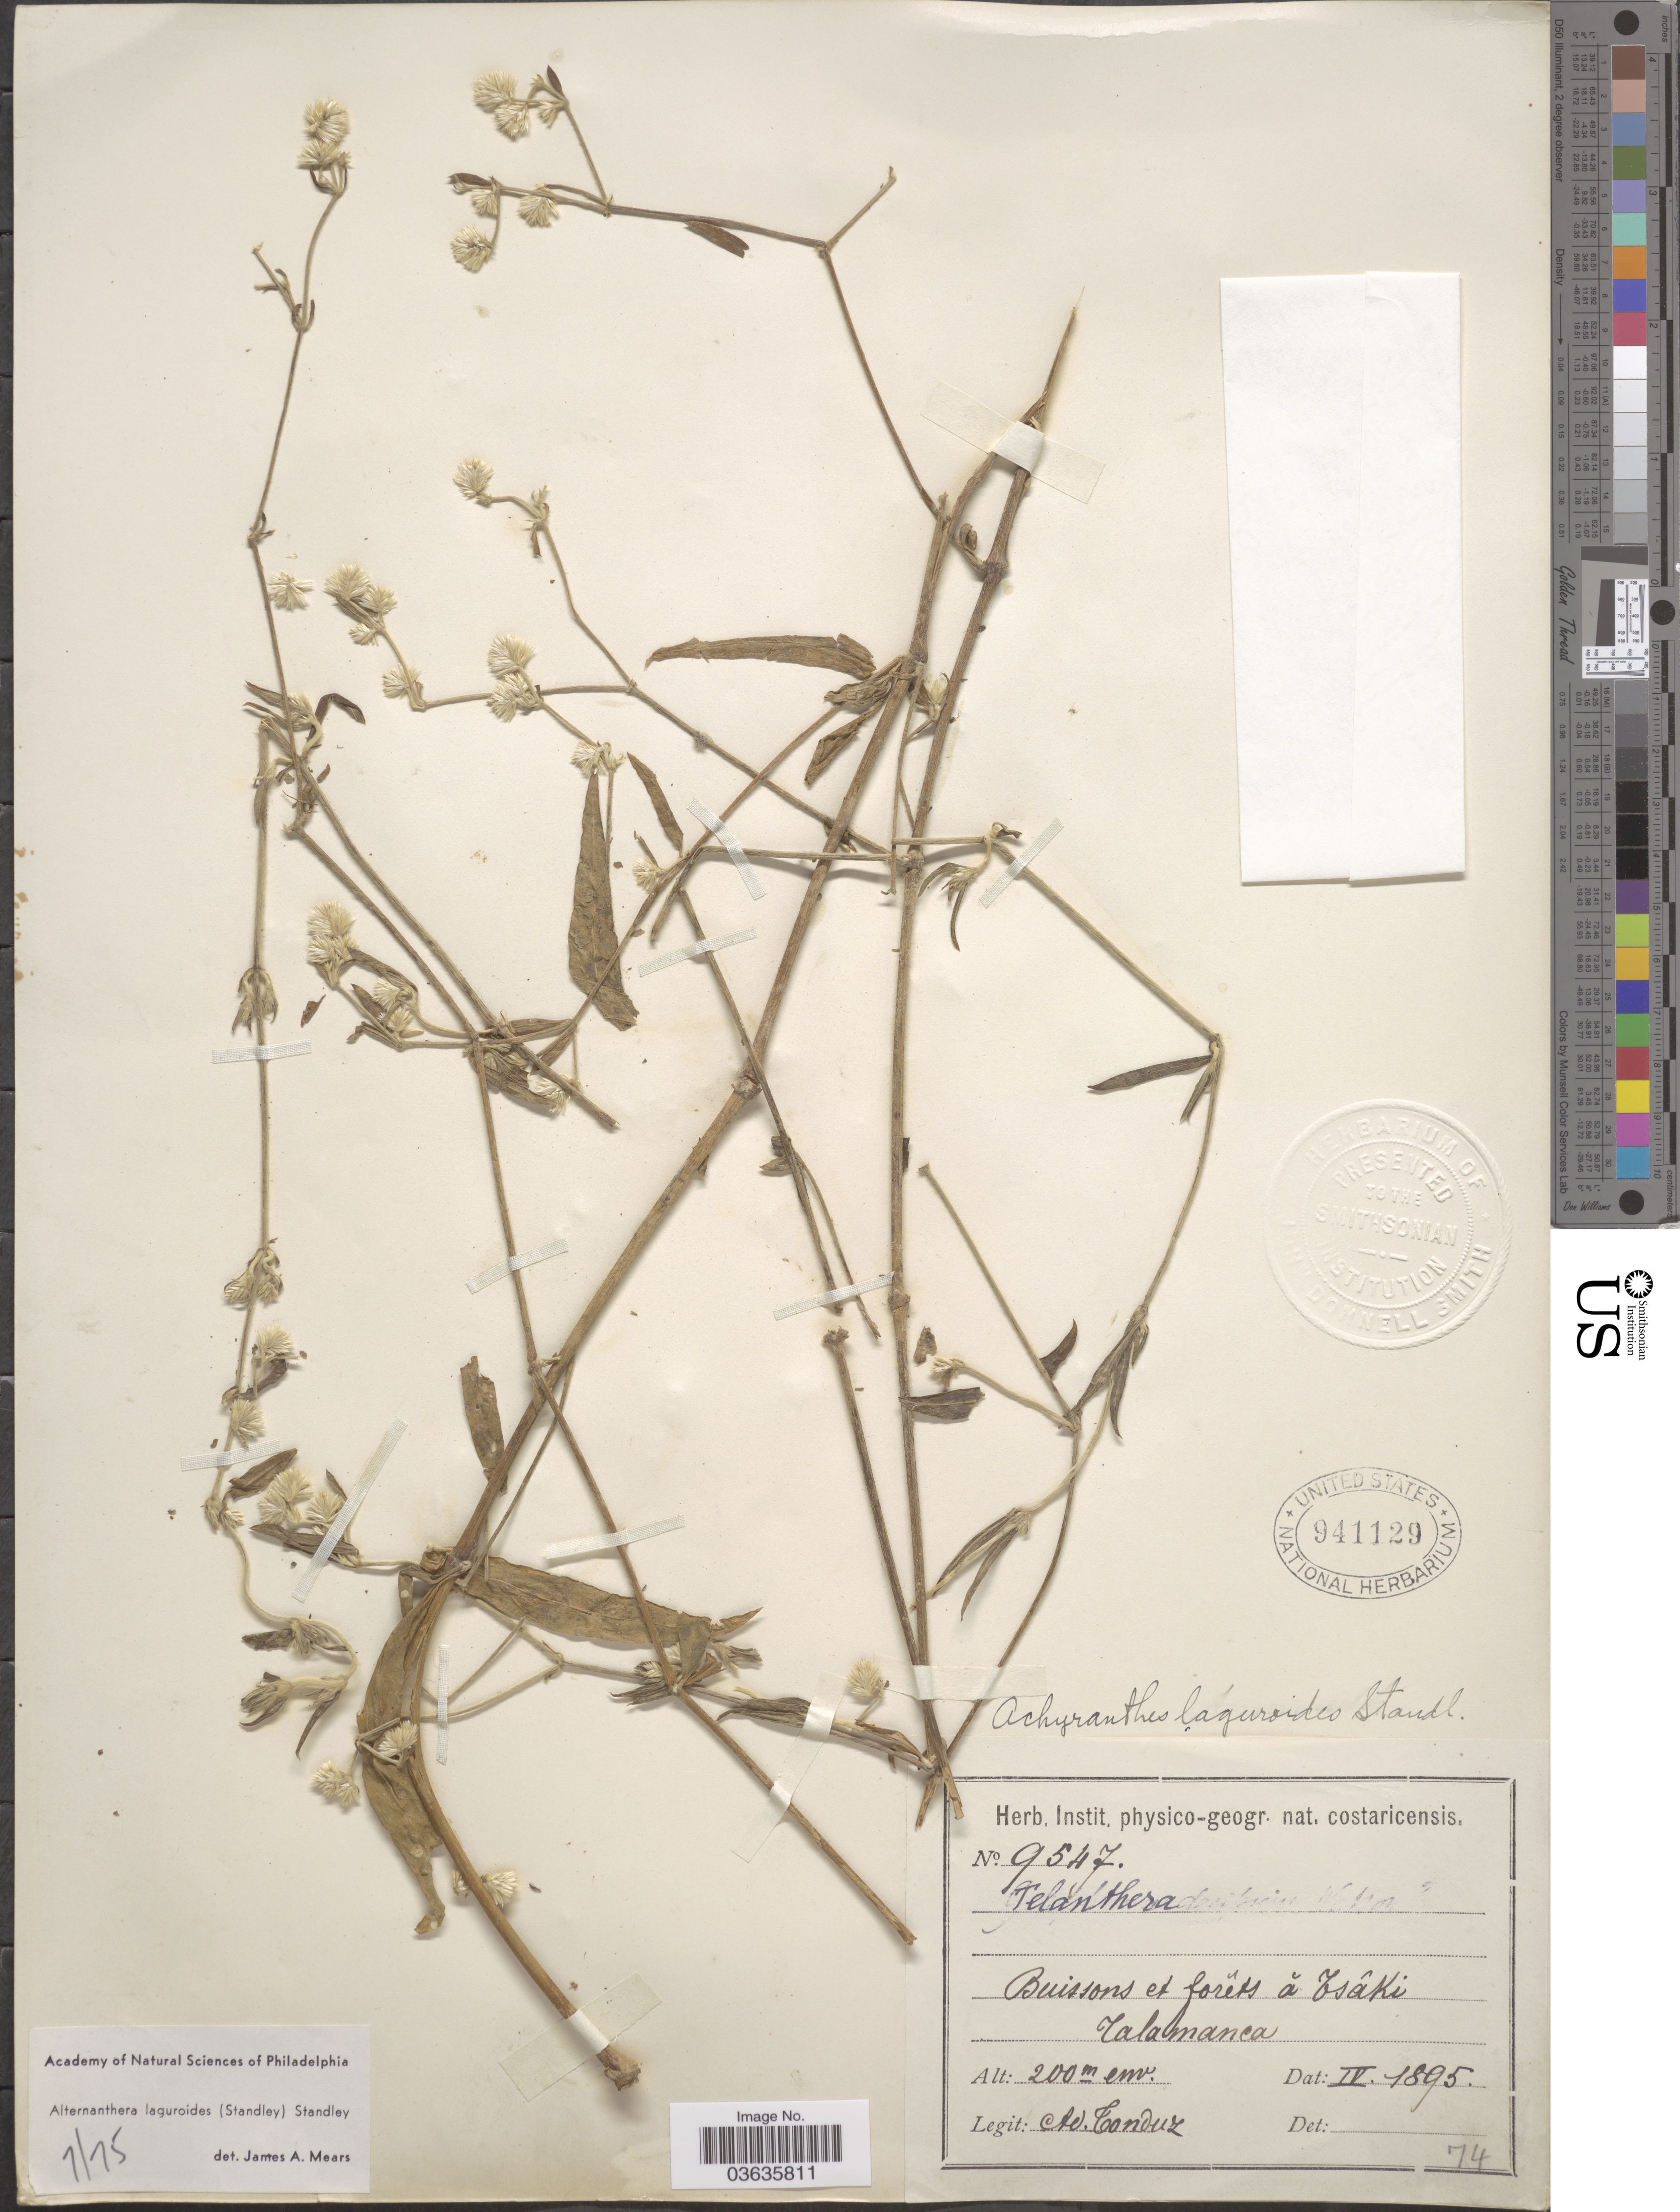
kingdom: Plantae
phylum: Tracheophyta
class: Magnoliopsida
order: Caryophyllales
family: Amaranthaceae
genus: Alternanthera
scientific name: Alternanthera laguroides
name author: (Standl.) Standl.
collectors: A. Tonduz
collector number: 9547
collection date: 1895-04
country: Costa Rica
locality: Buissons et forêts á Tsâki. Talamanca.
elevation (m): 200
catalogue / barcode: US 941129